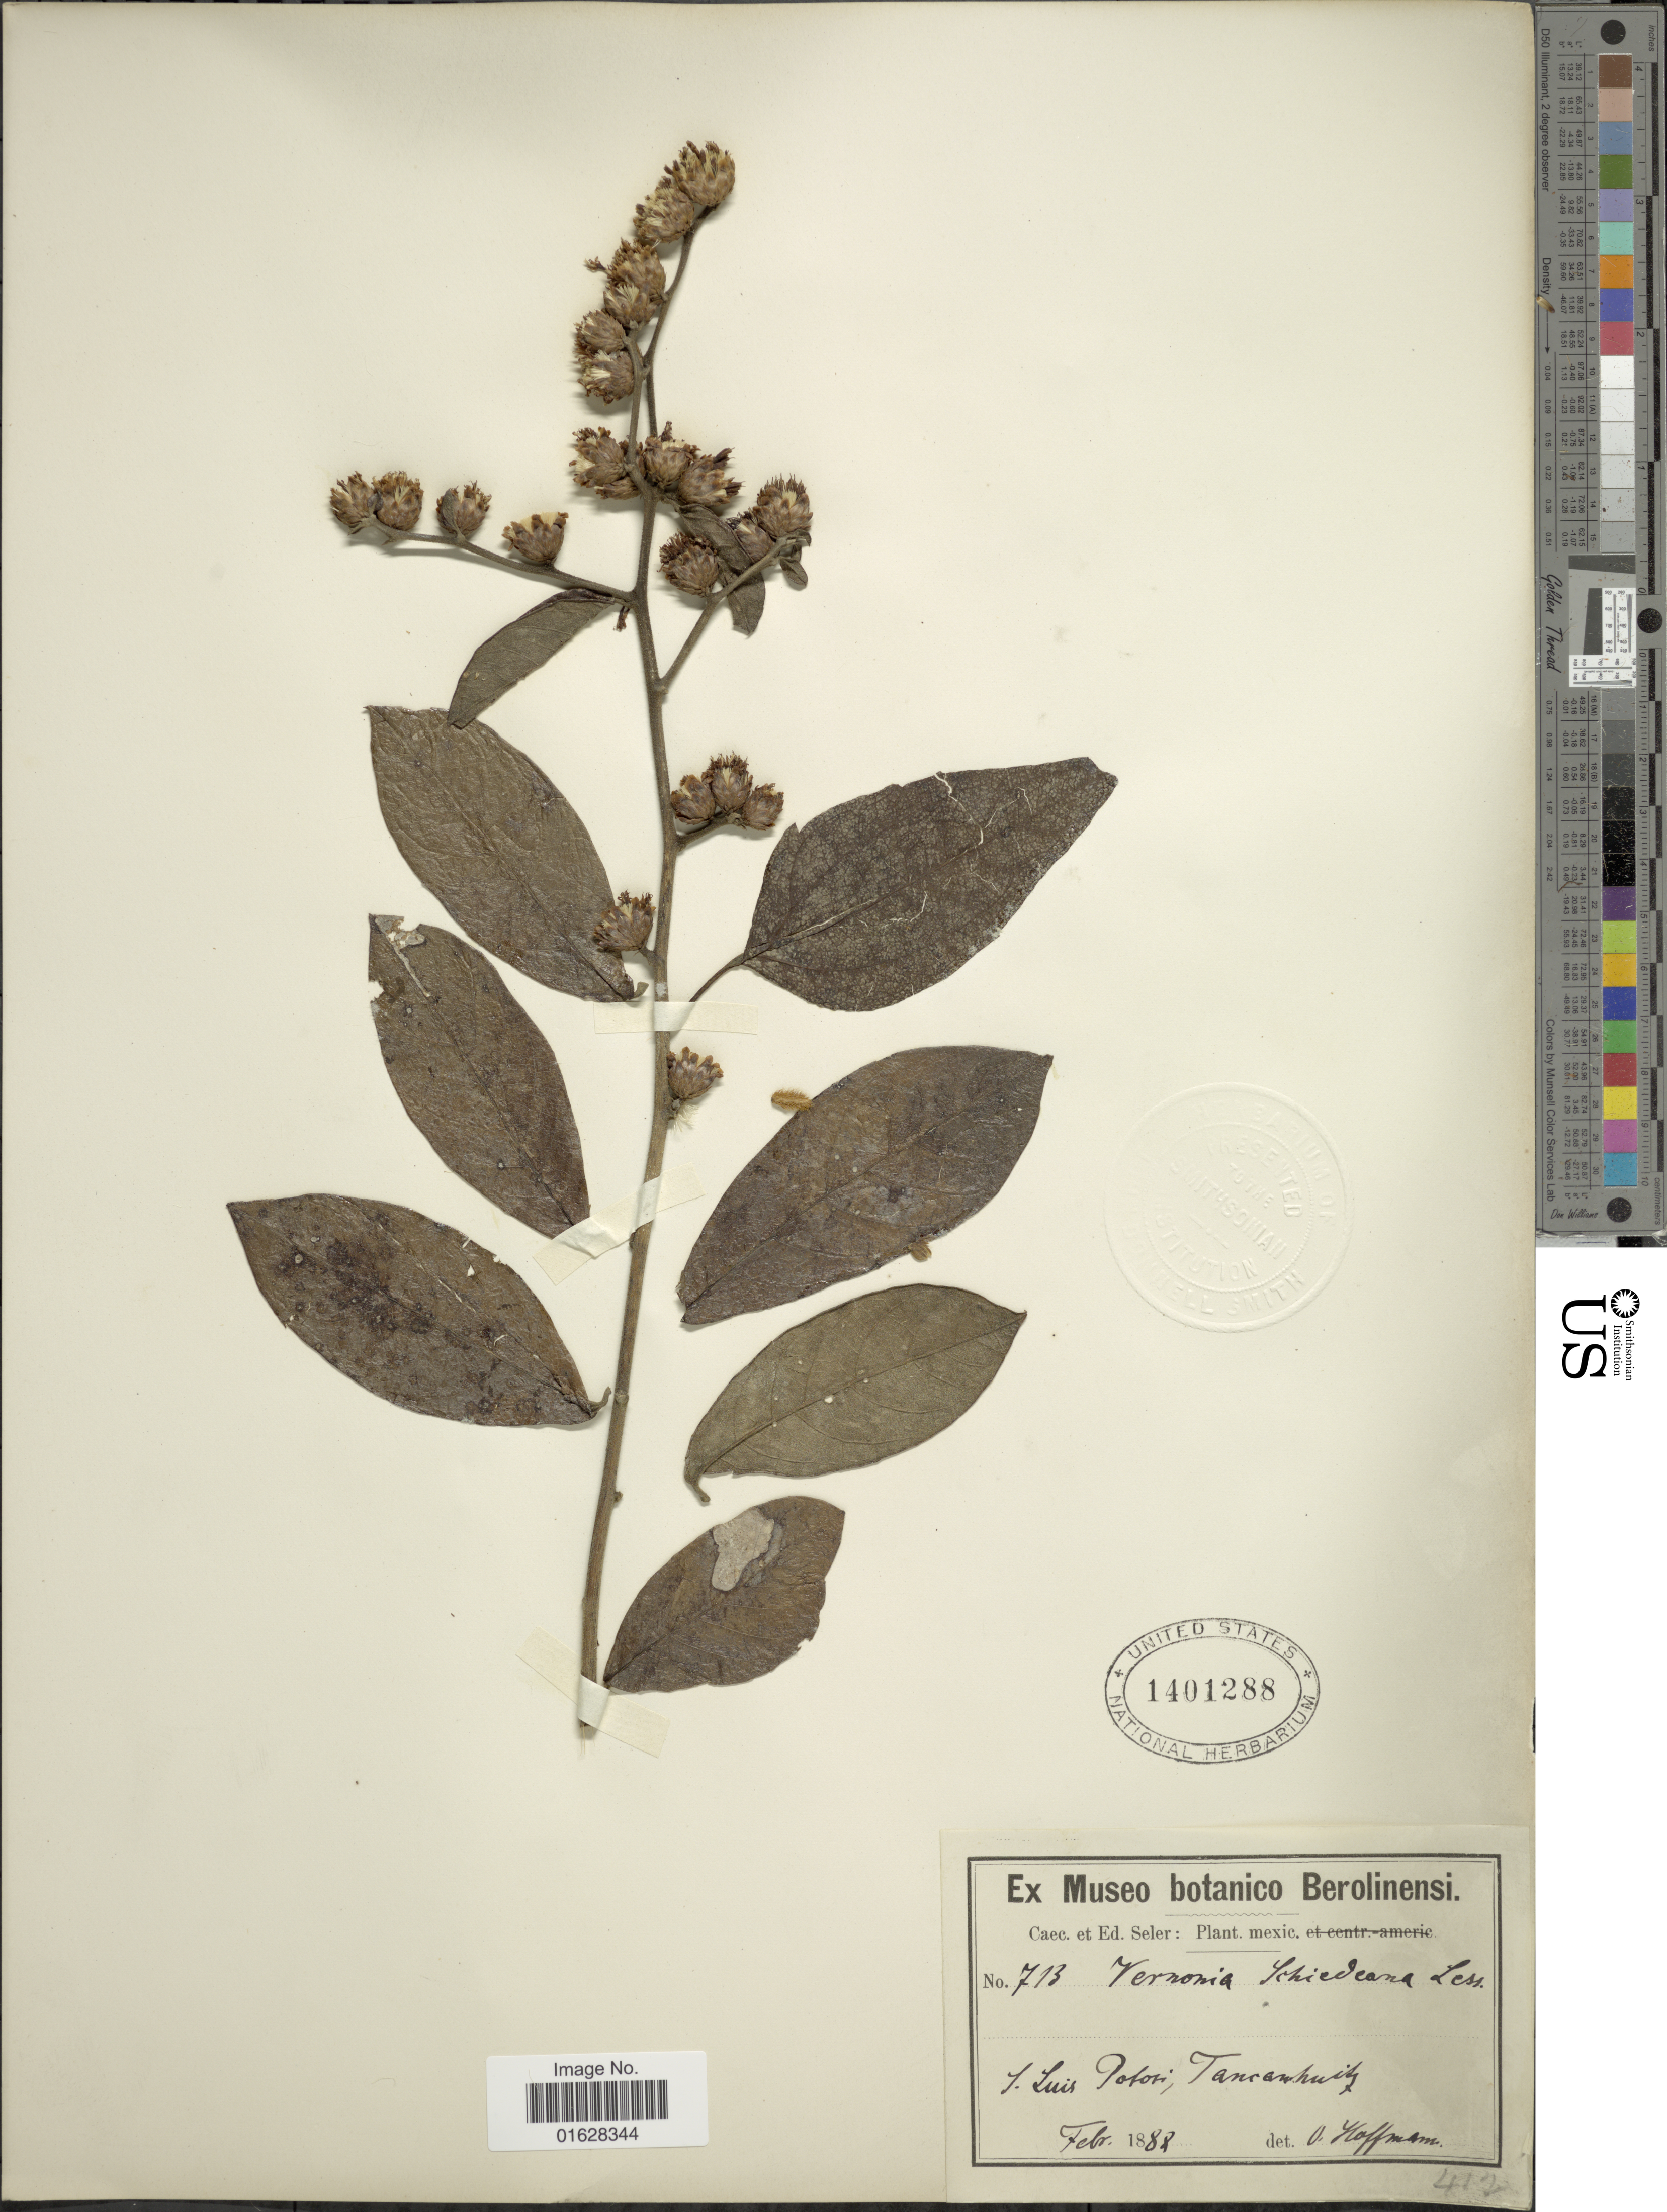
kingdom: Plantae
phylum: Tracheophyta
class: Magnoliopsida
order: Asterales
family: Asteraceae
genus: Lepidaploa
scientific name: Lepidaploa tortuosa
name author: (L.) H. Rob.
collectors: C. Seler & E. G. Seler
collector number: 713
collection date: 1888-02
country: Mexico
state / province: San Luis Potosí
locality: Tancanhuitz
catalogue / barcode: US 1401288